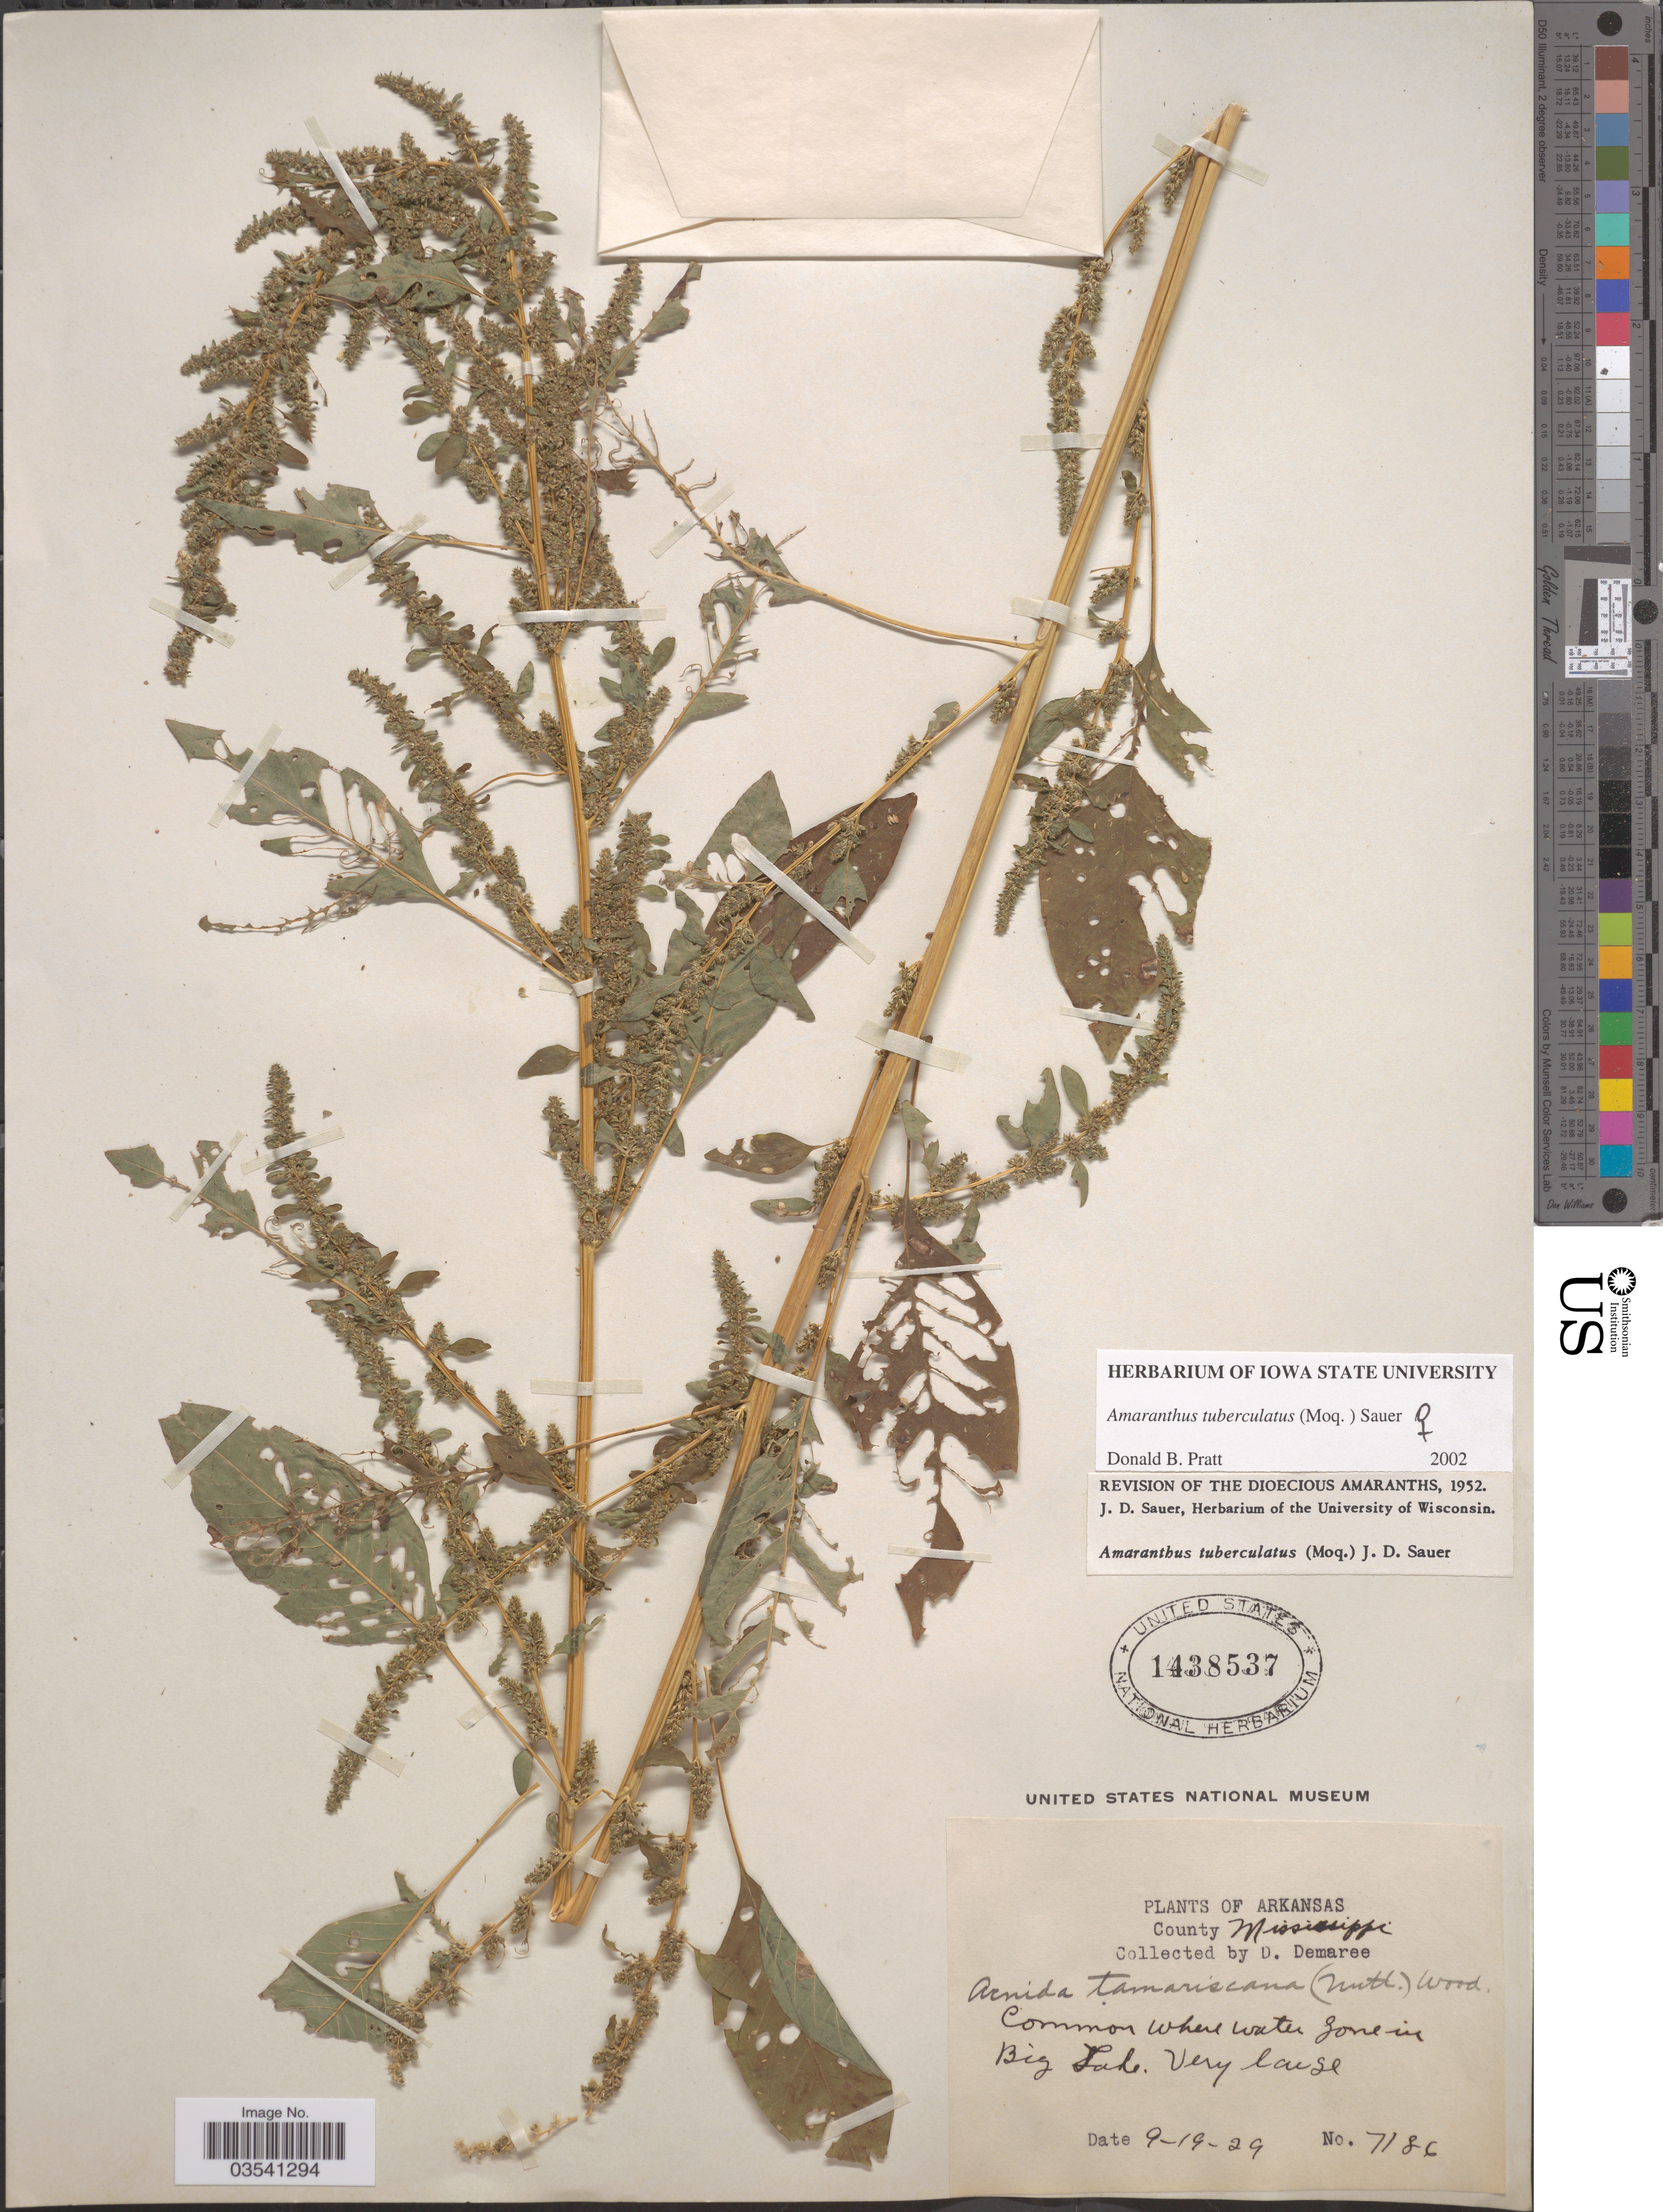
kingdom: Plantae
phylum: Tracheophyta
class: Magnoliopsida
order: Caryophyllales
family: Amaranthaceae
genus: Amaranthus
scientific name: Amaranthus tuberculatus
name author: (Moq.) J.D. Sauer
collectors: D. Demaree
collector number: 7186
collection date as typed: Transcribed d/m/y: 19/9/29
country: United States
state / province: Arkansas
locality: County Mississippi. Big Lake.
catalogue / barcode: US 1438537